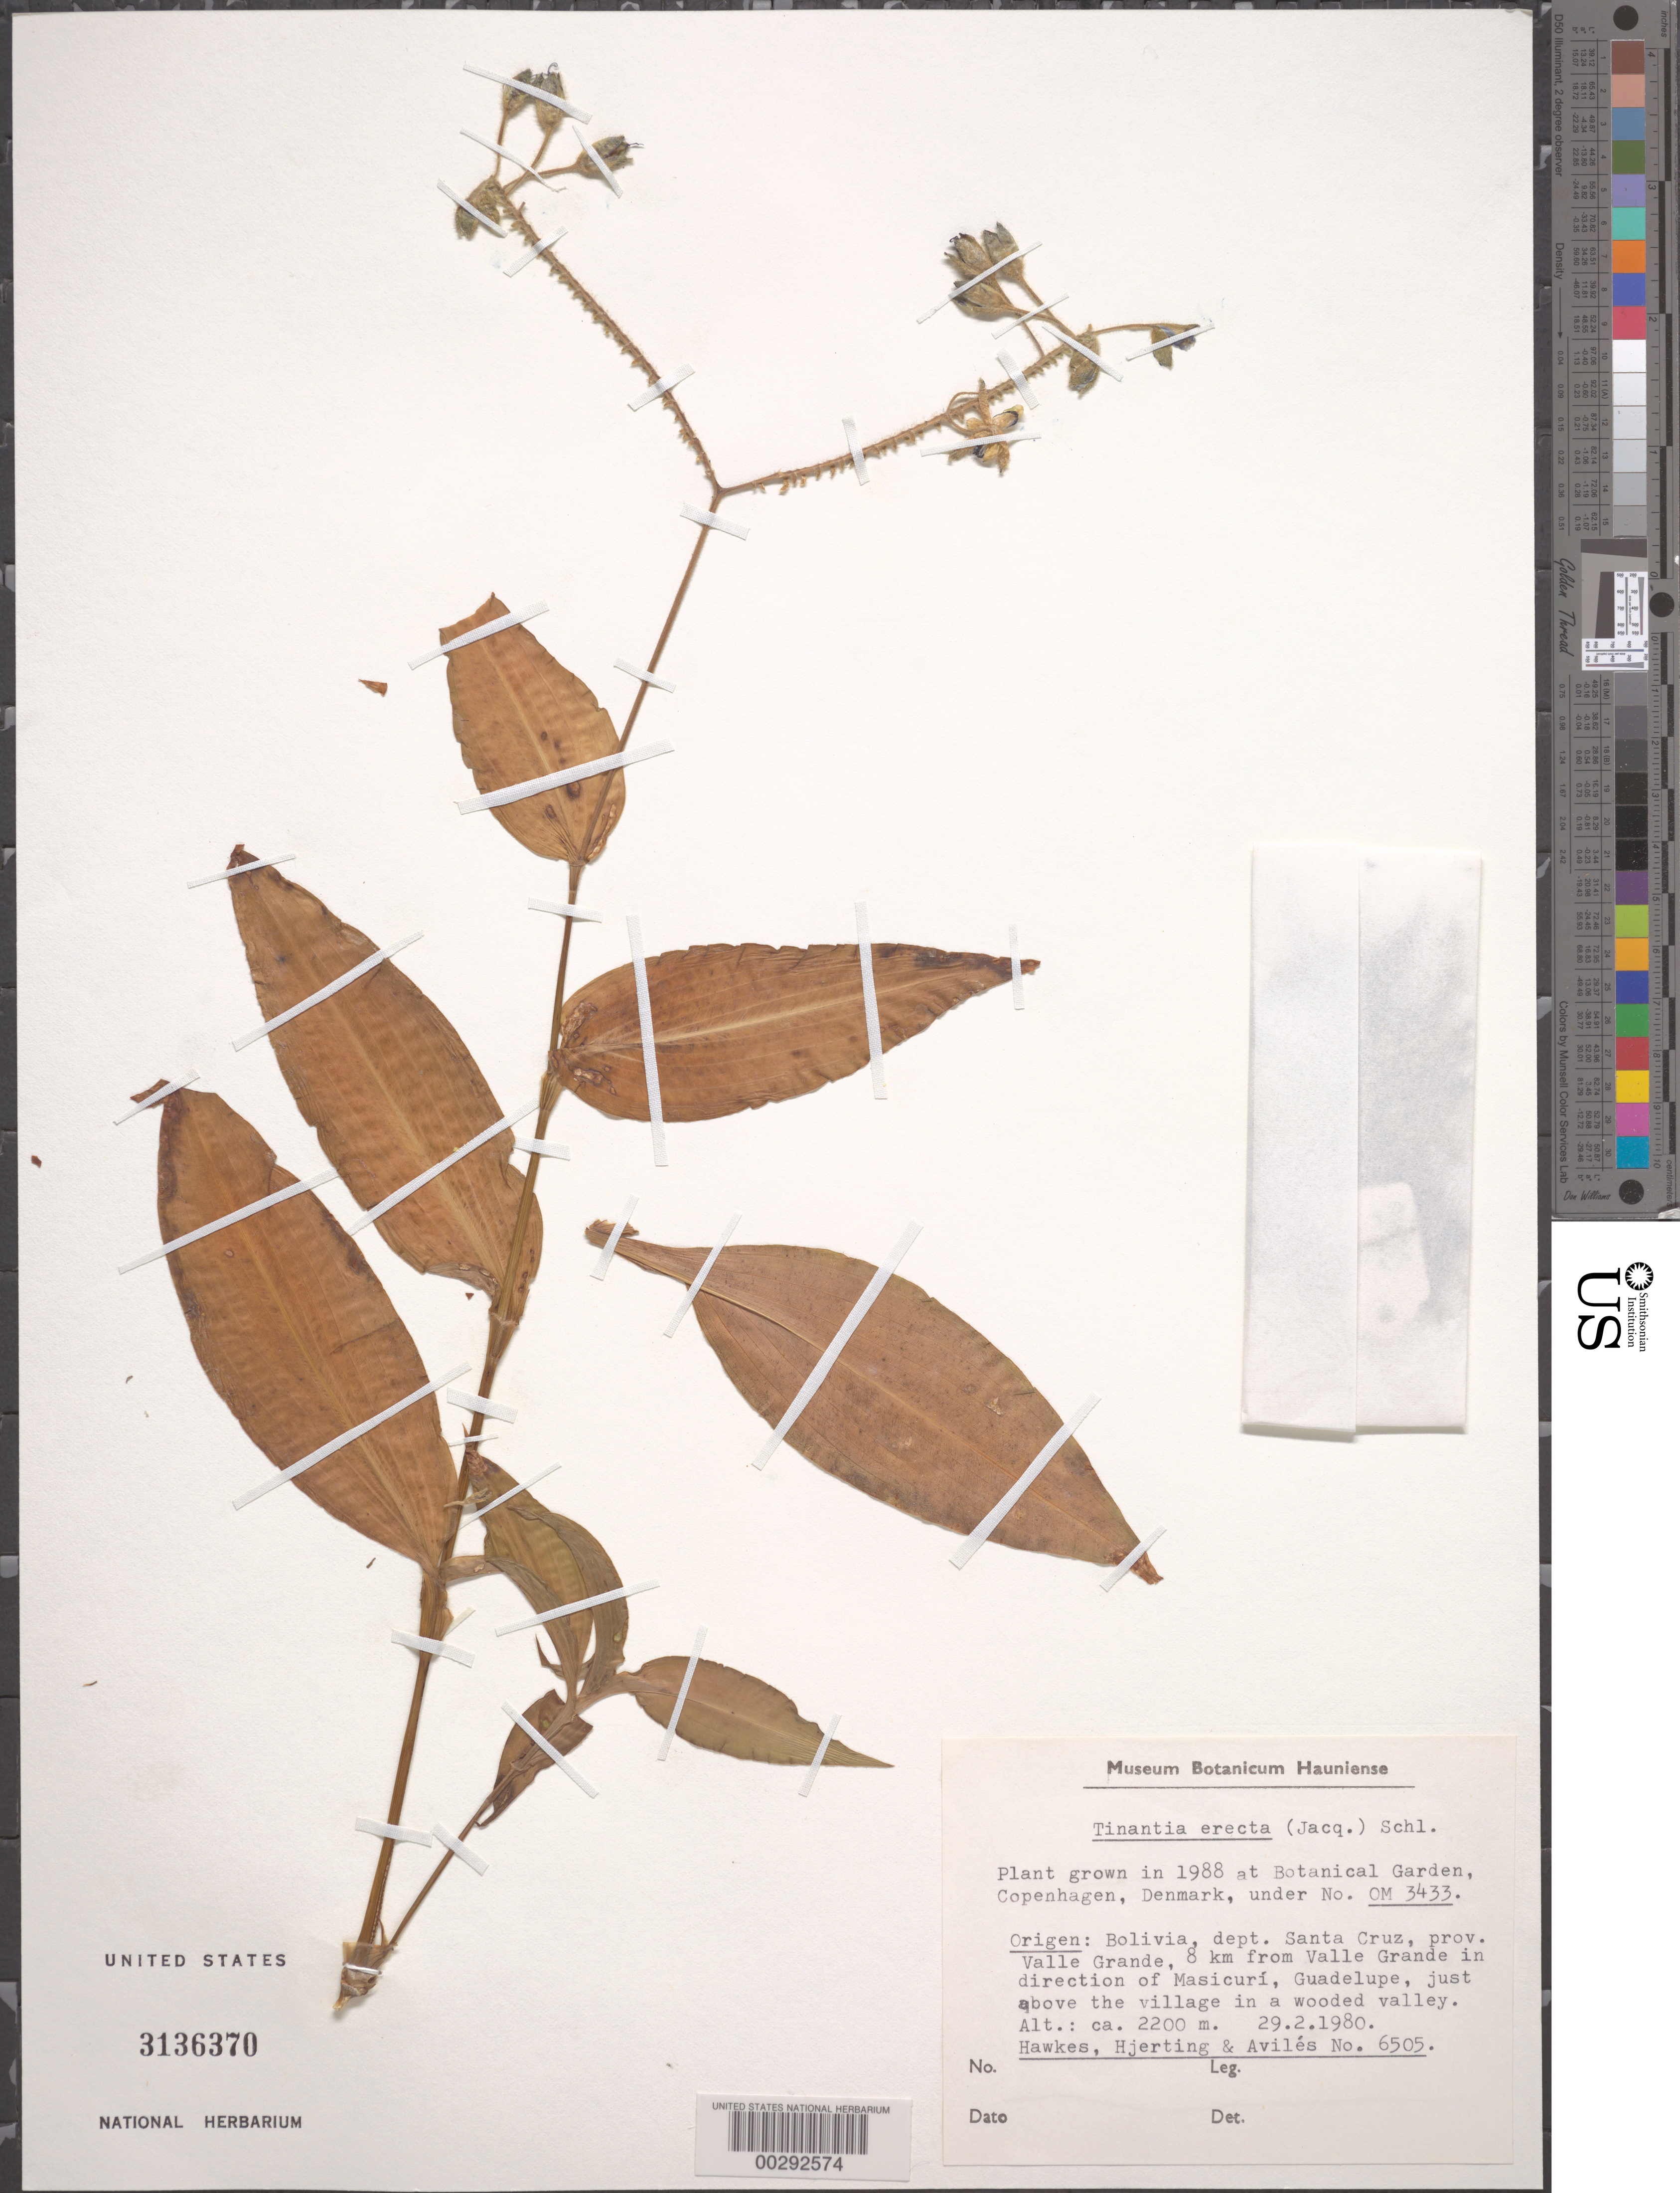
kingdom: Plantae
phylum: Tracheophyta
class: Liliopsida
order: Commelinales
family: Commelinaceae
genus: Tinantia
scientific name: Tinantia erecta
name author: (Jacq.) Fenzl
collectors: J. P. Hjerting, J. Hawkes & I. Aviles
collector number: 6505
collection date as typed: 29 Feb 1980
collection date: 1980-02-29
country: Bolivia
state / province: Santa Cruz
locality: Valle Grande, on road to Valle Grande from Masicuri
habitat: In wooded valley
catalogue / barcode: US 3136370